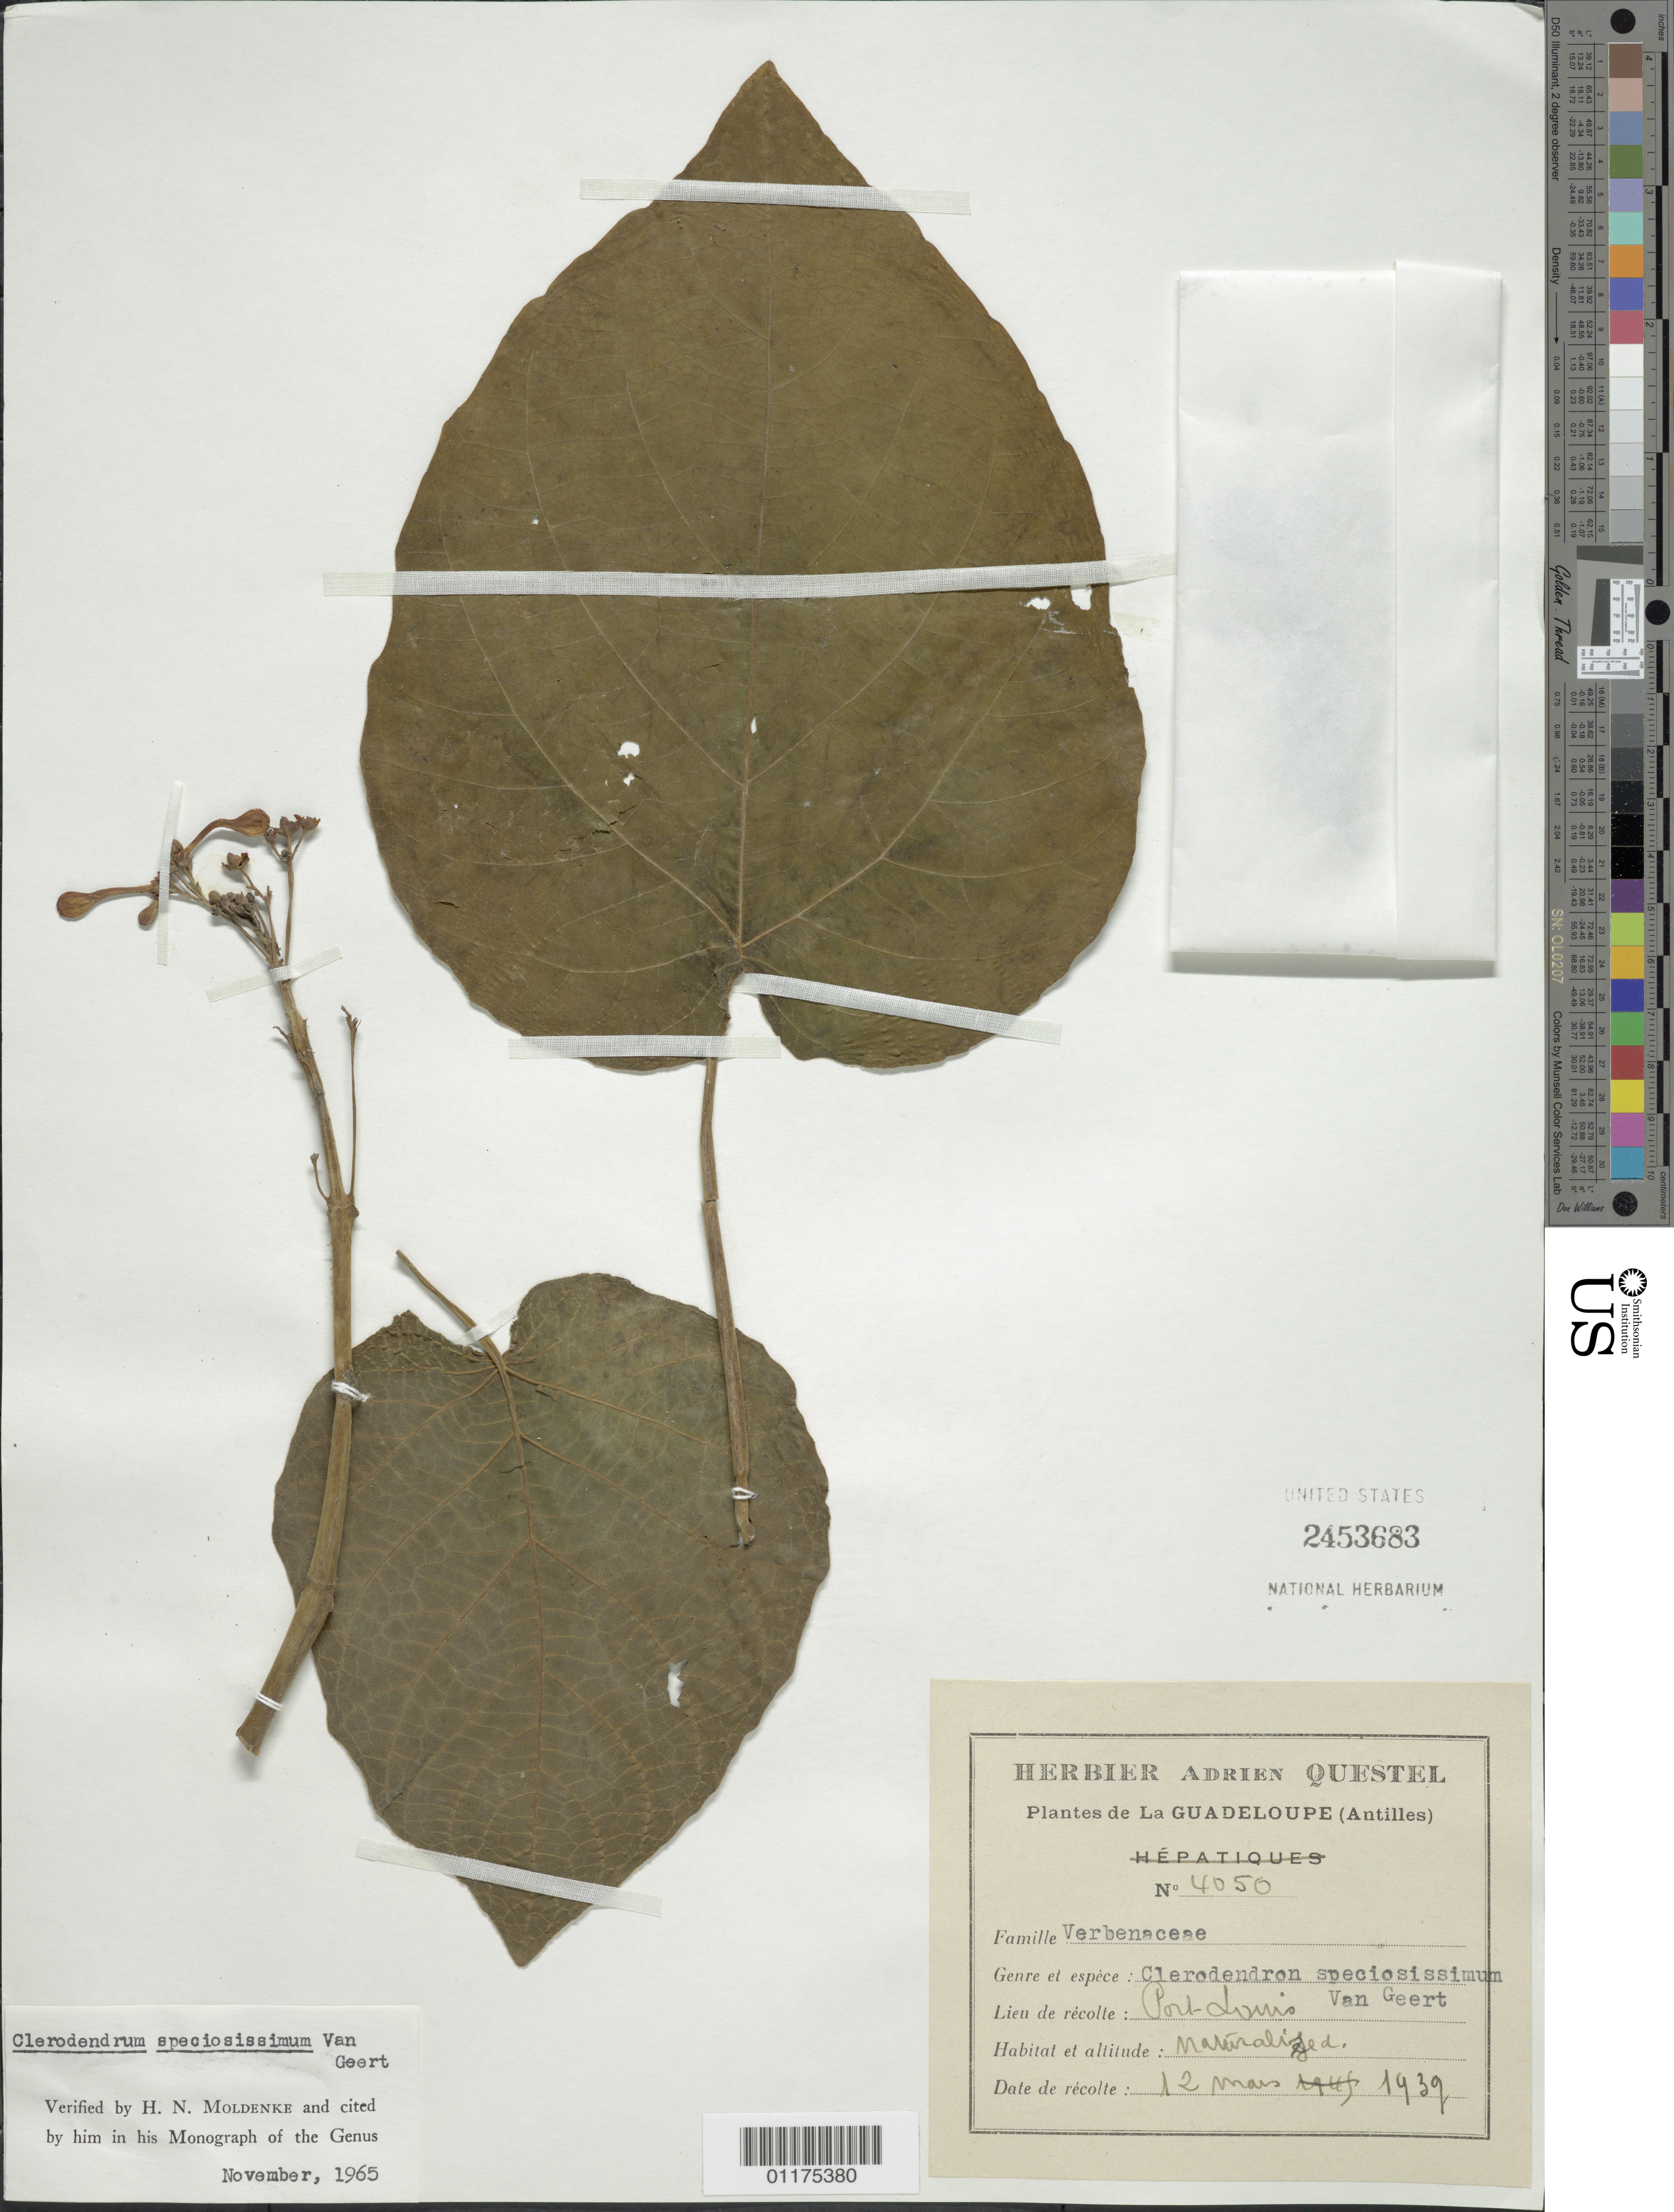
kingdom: Plantae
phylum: Tracheophyta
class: Magnoliopsida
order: Lamiales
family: Lamiaceae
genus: Clerodendrum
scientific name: Clerodendrum speciosissimum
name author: Drapiez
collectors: A. Questel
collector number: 4050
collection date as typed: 12 Mar 1939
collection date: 1939-03-12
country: Guadeloupe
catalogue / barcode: US 2453683